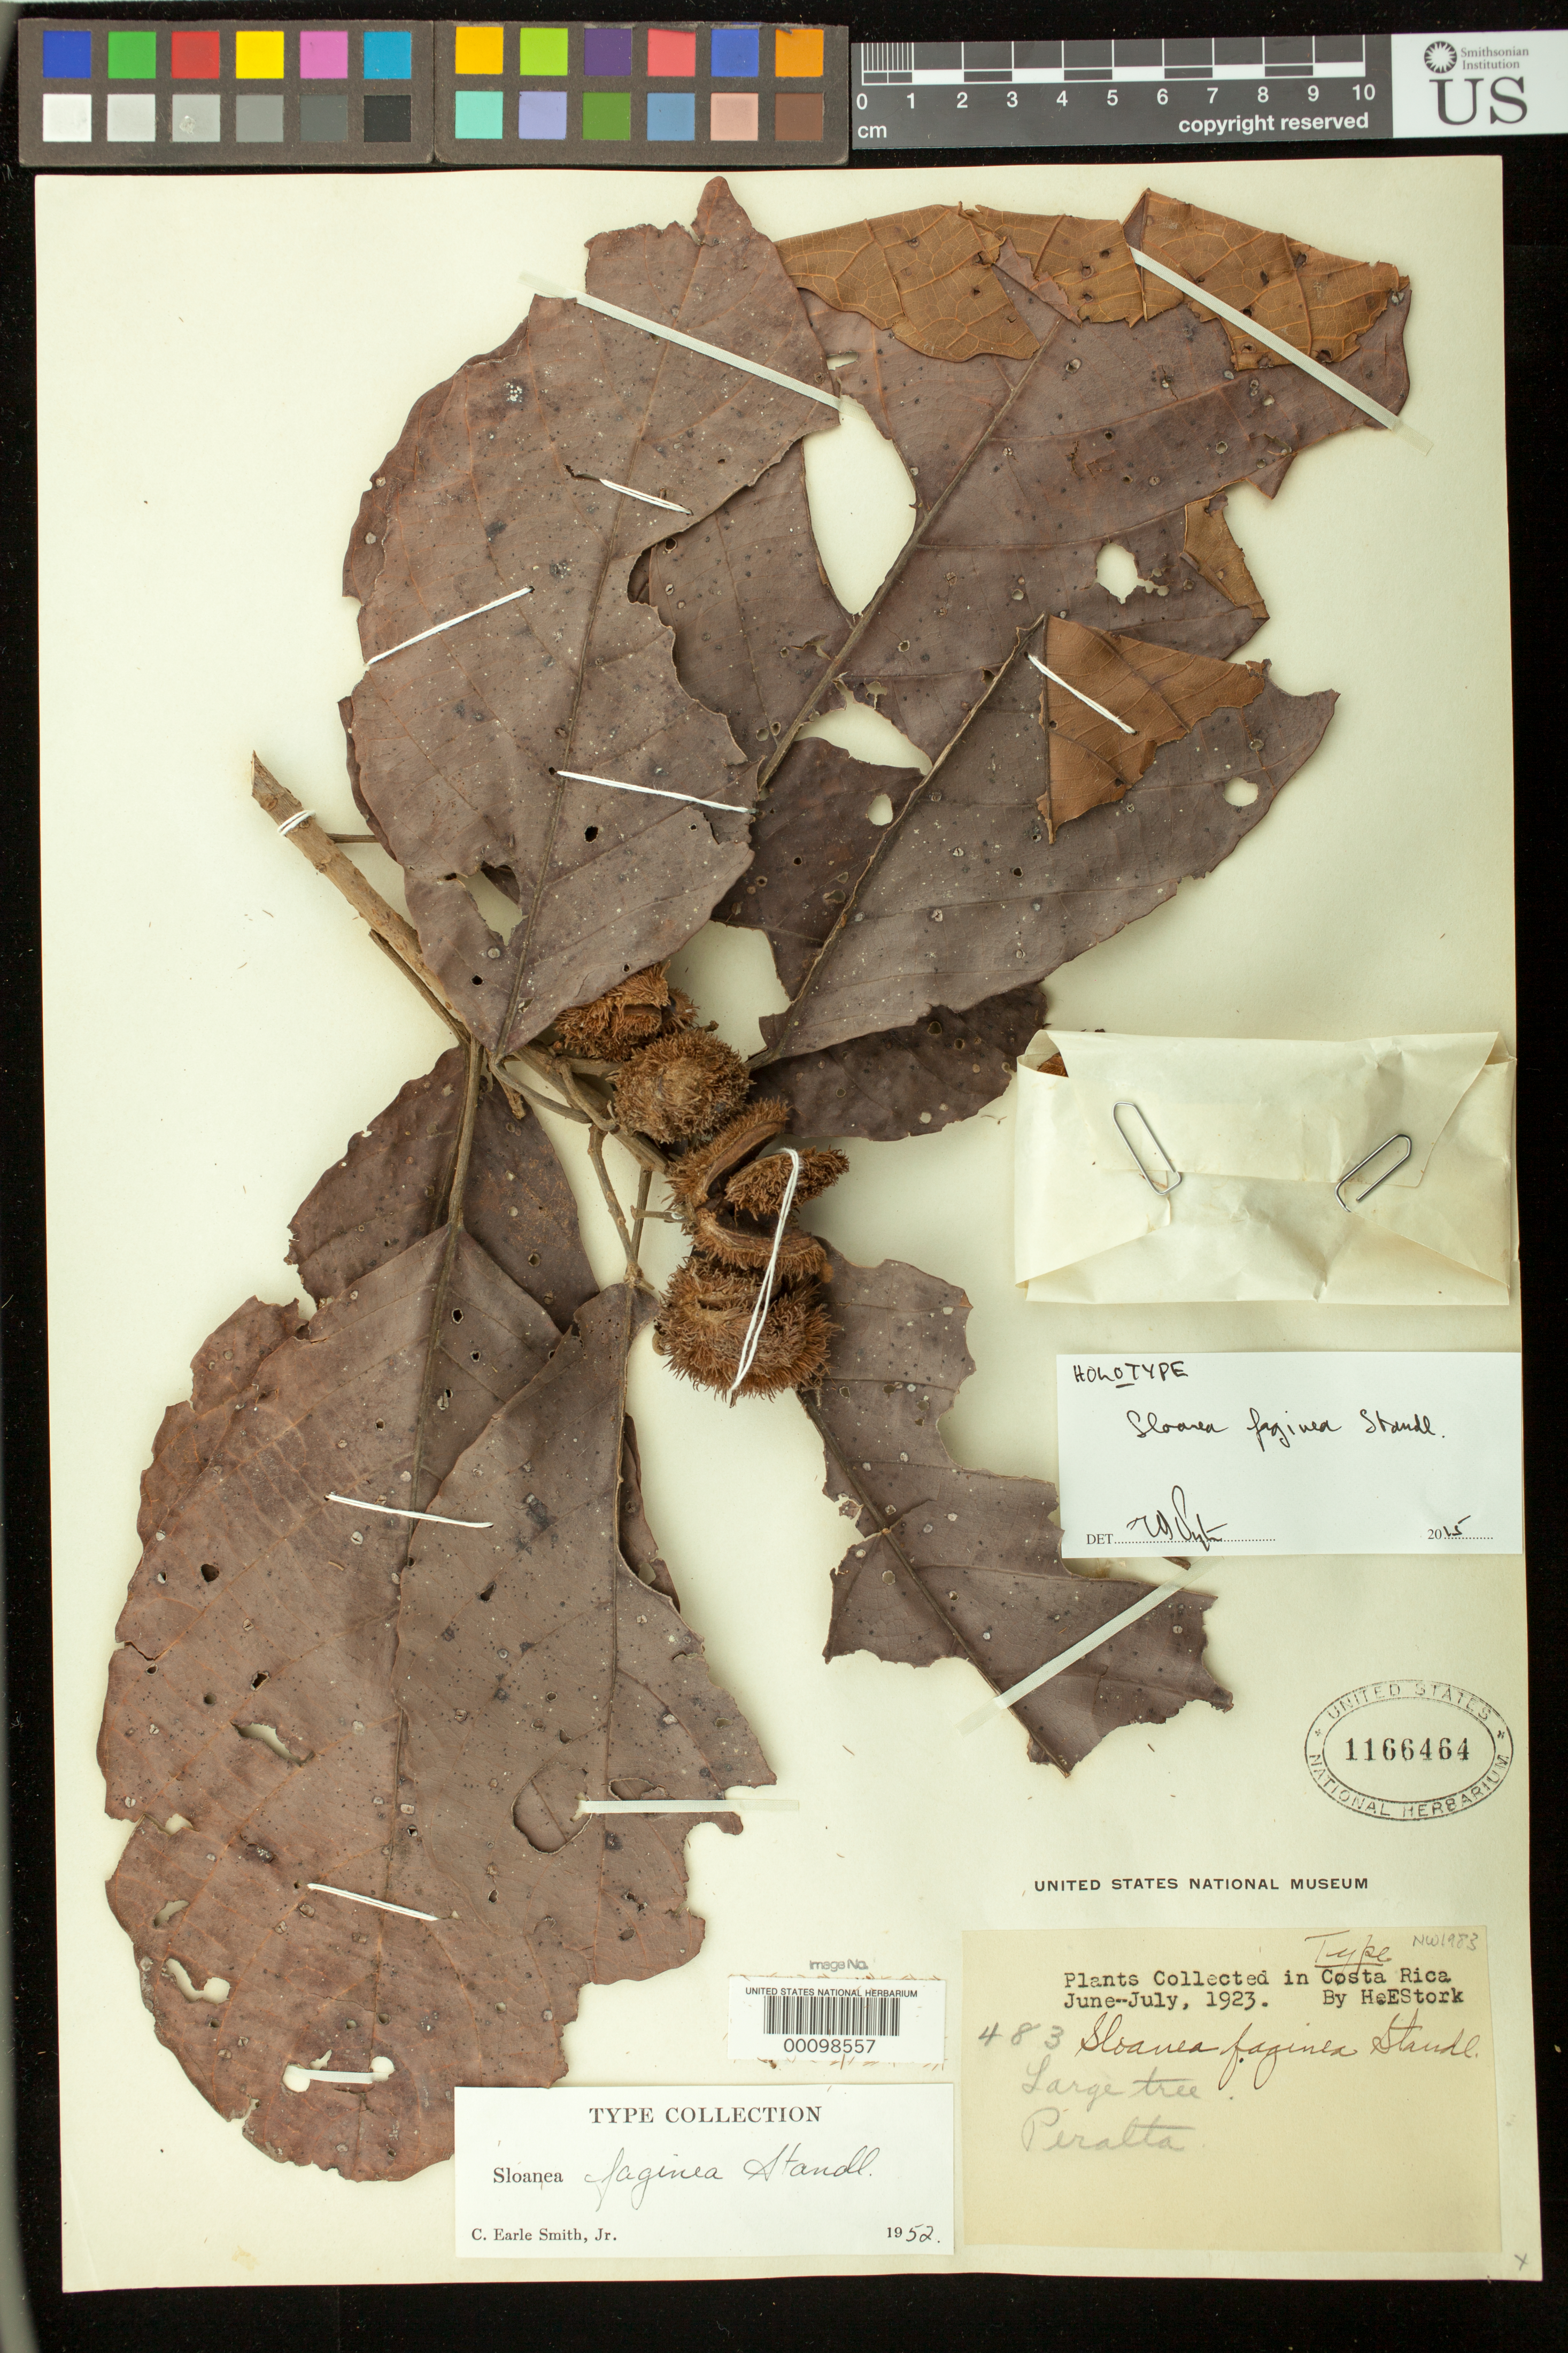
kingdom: Plantae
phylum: Tracheophyta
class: Magnoliopsida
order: Oxalidales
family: Elaeocarpaceae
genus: Sloanea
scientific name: Sloanea faginea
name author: Standl.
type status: Holotype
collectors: H. E. Stork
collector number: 483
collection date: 1923-06/1923-07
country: Costa Rica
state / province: Cartago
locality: Peralta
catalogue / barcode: US 1166464